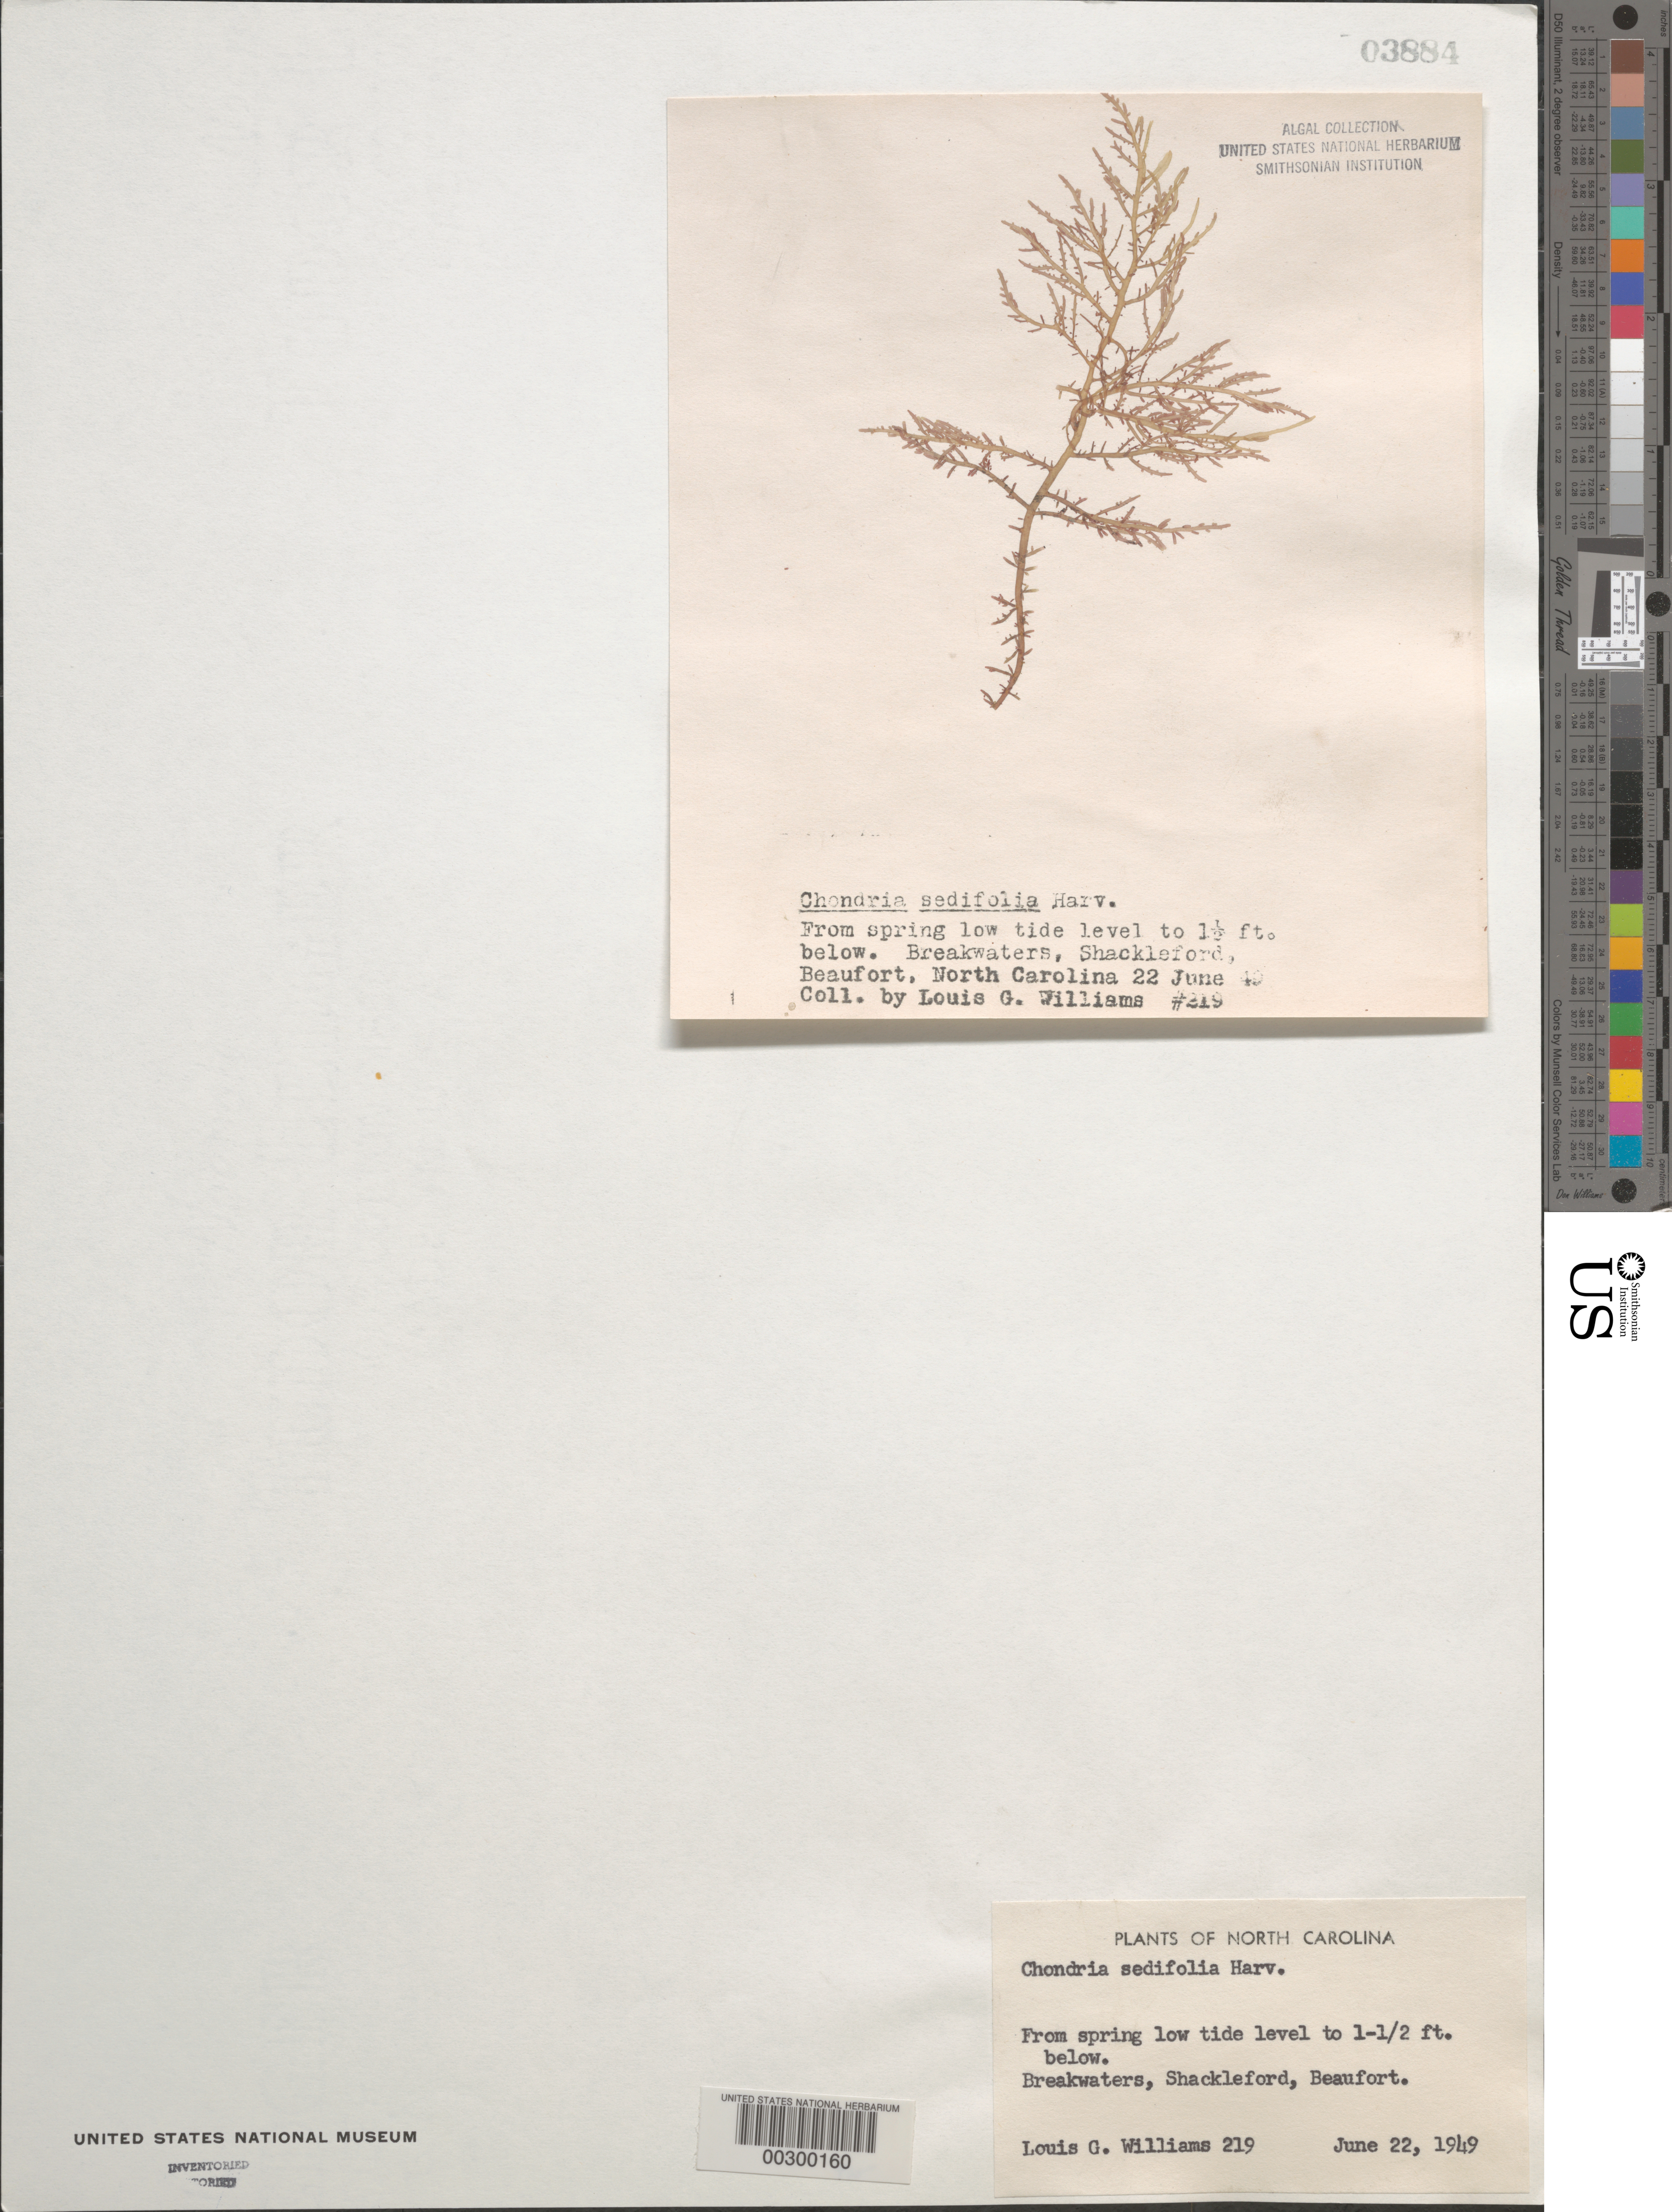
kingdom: Plantae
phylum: Rhodophyta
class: Florideophyceae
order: Ceramiales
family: Rhodomelaceae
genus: Chondria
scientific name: Chondria sedifolia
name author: Harv.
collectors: L. G. Williams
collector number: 219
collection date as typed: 22 Jun 1949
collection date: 1949-06-22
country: United States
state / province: North Carolina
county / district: Carteret County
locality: Beaufort, Shackleford breakwater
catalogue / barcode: US 3884